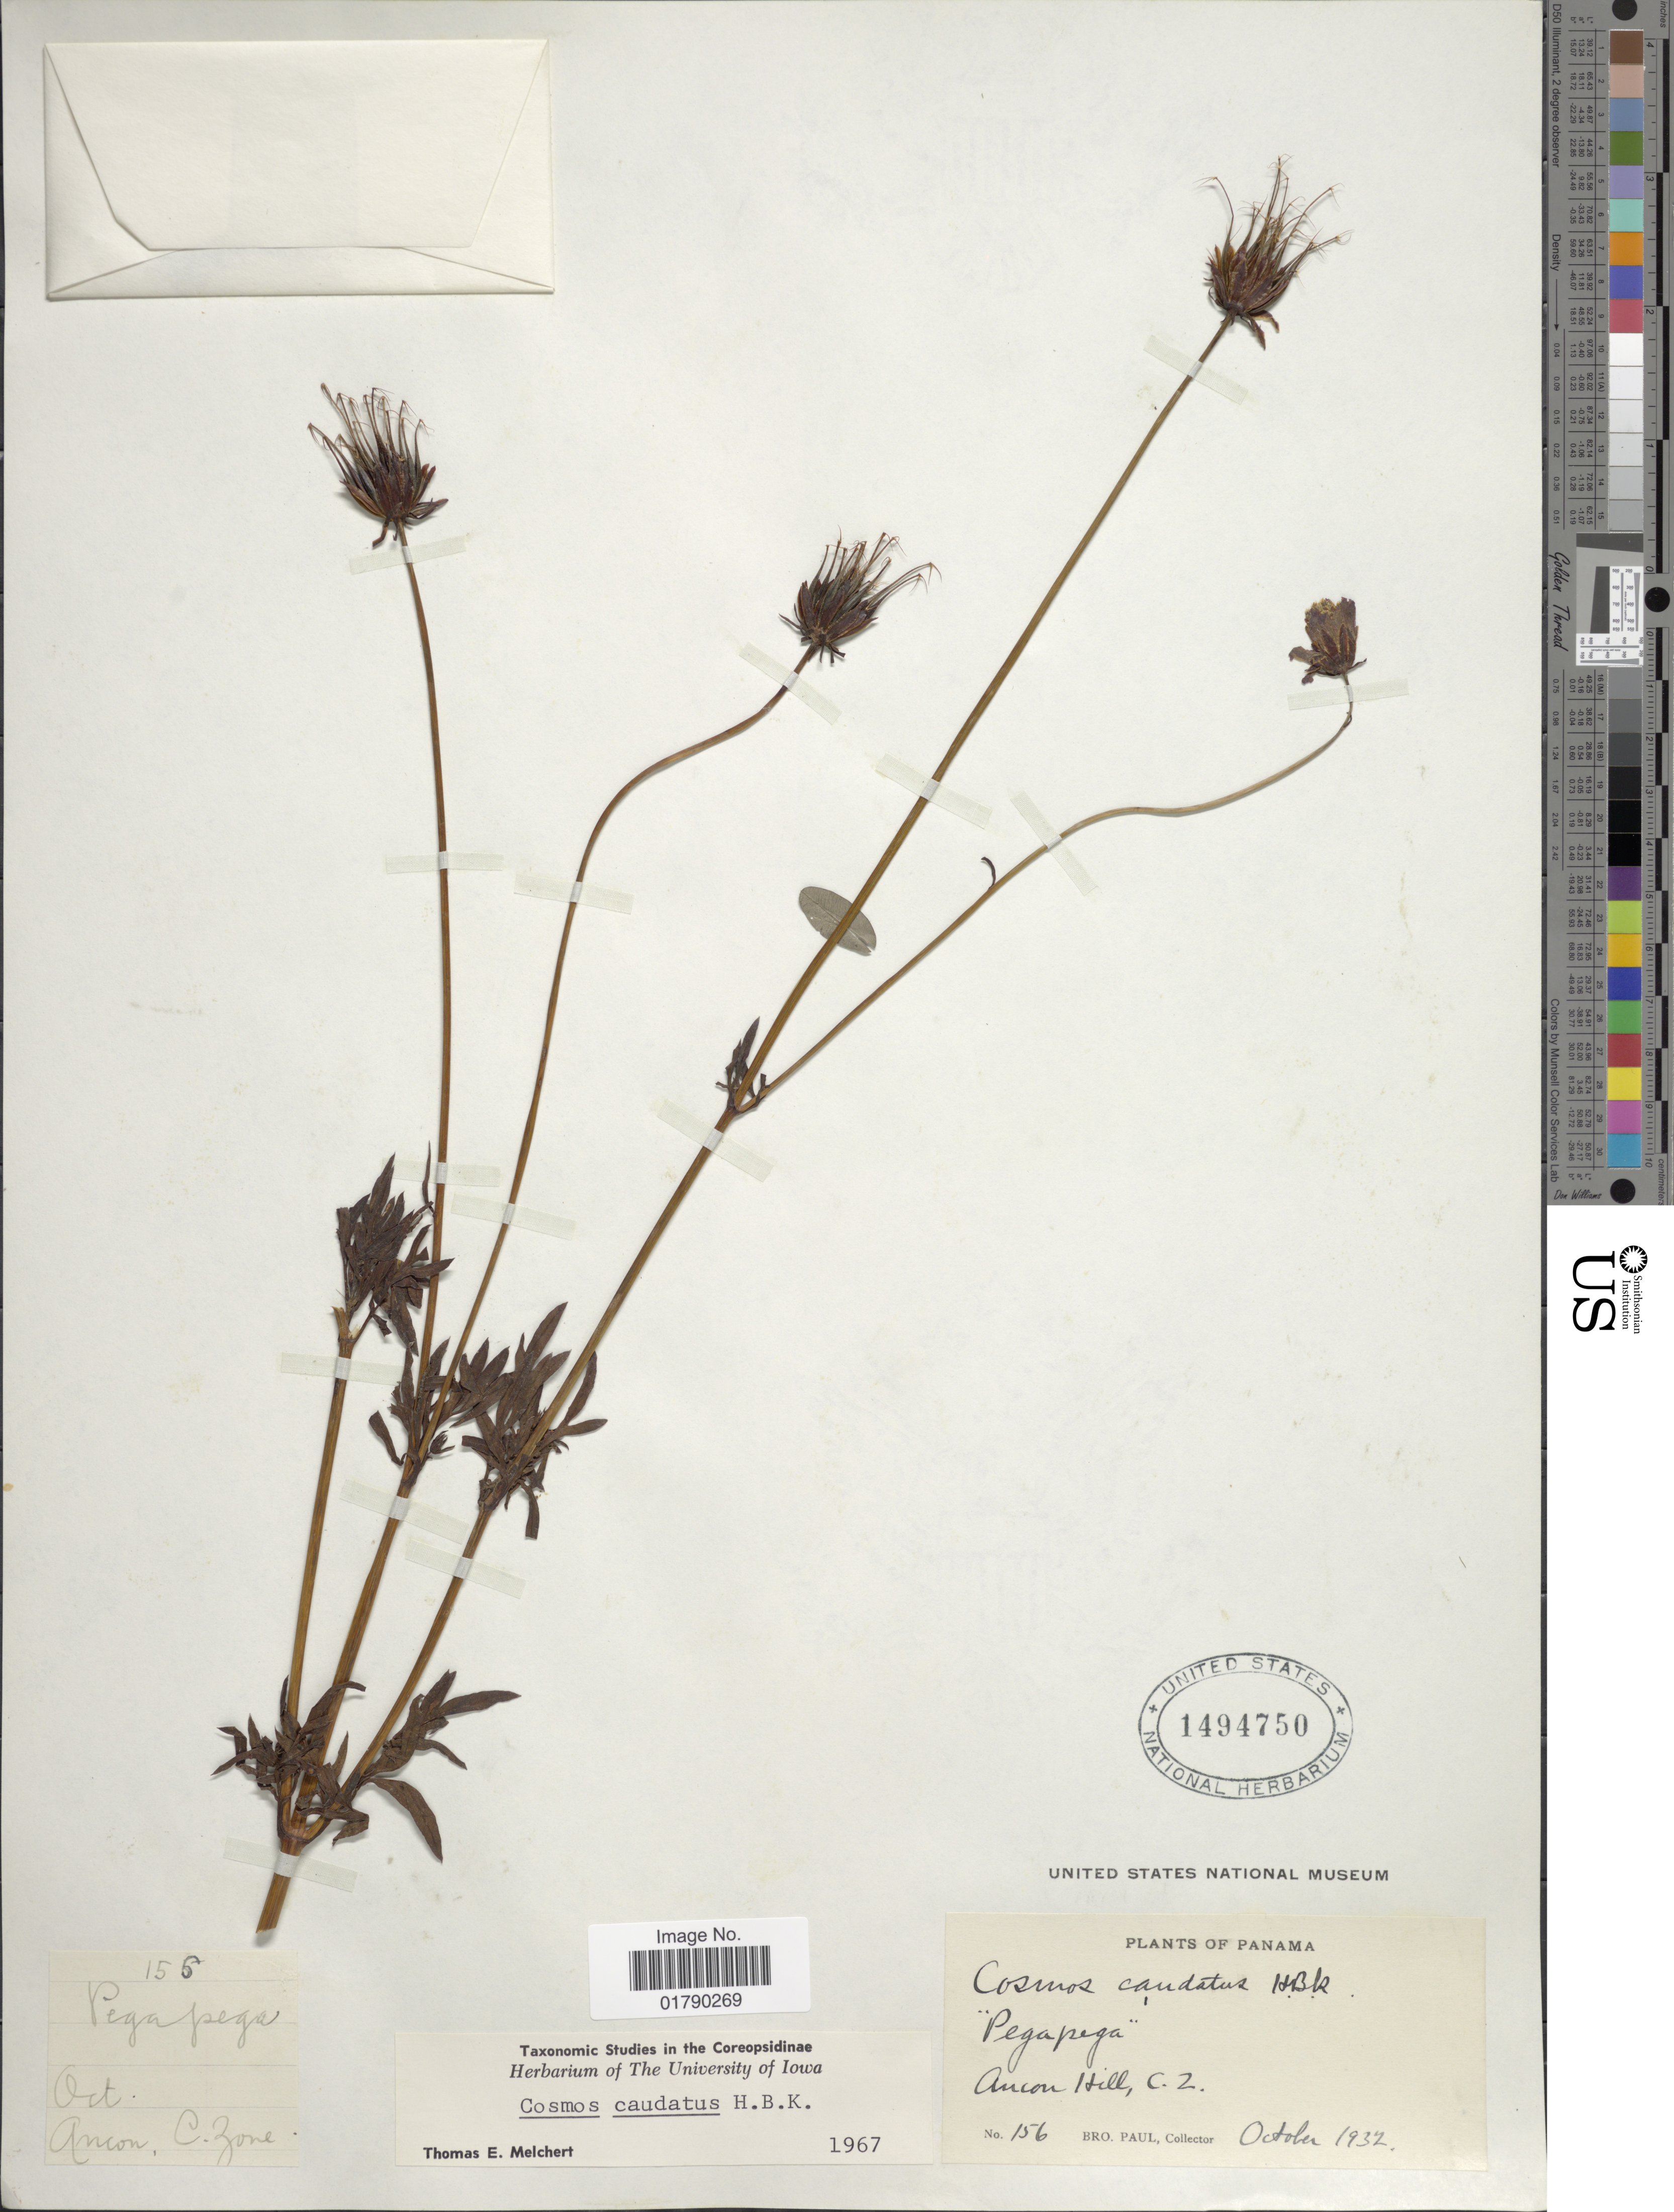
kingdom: Plantae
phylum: Tracheophyta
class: Magnoliopsida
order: Asterales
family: Asteraceae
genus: Cosmos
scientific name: Cosmos caudatus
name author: Kunth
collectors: B. Paul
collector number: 156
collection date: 1932-10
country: Panama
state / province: Colón / Panamá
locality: Ancon Hill, C. Z.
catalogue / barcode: US 1494750